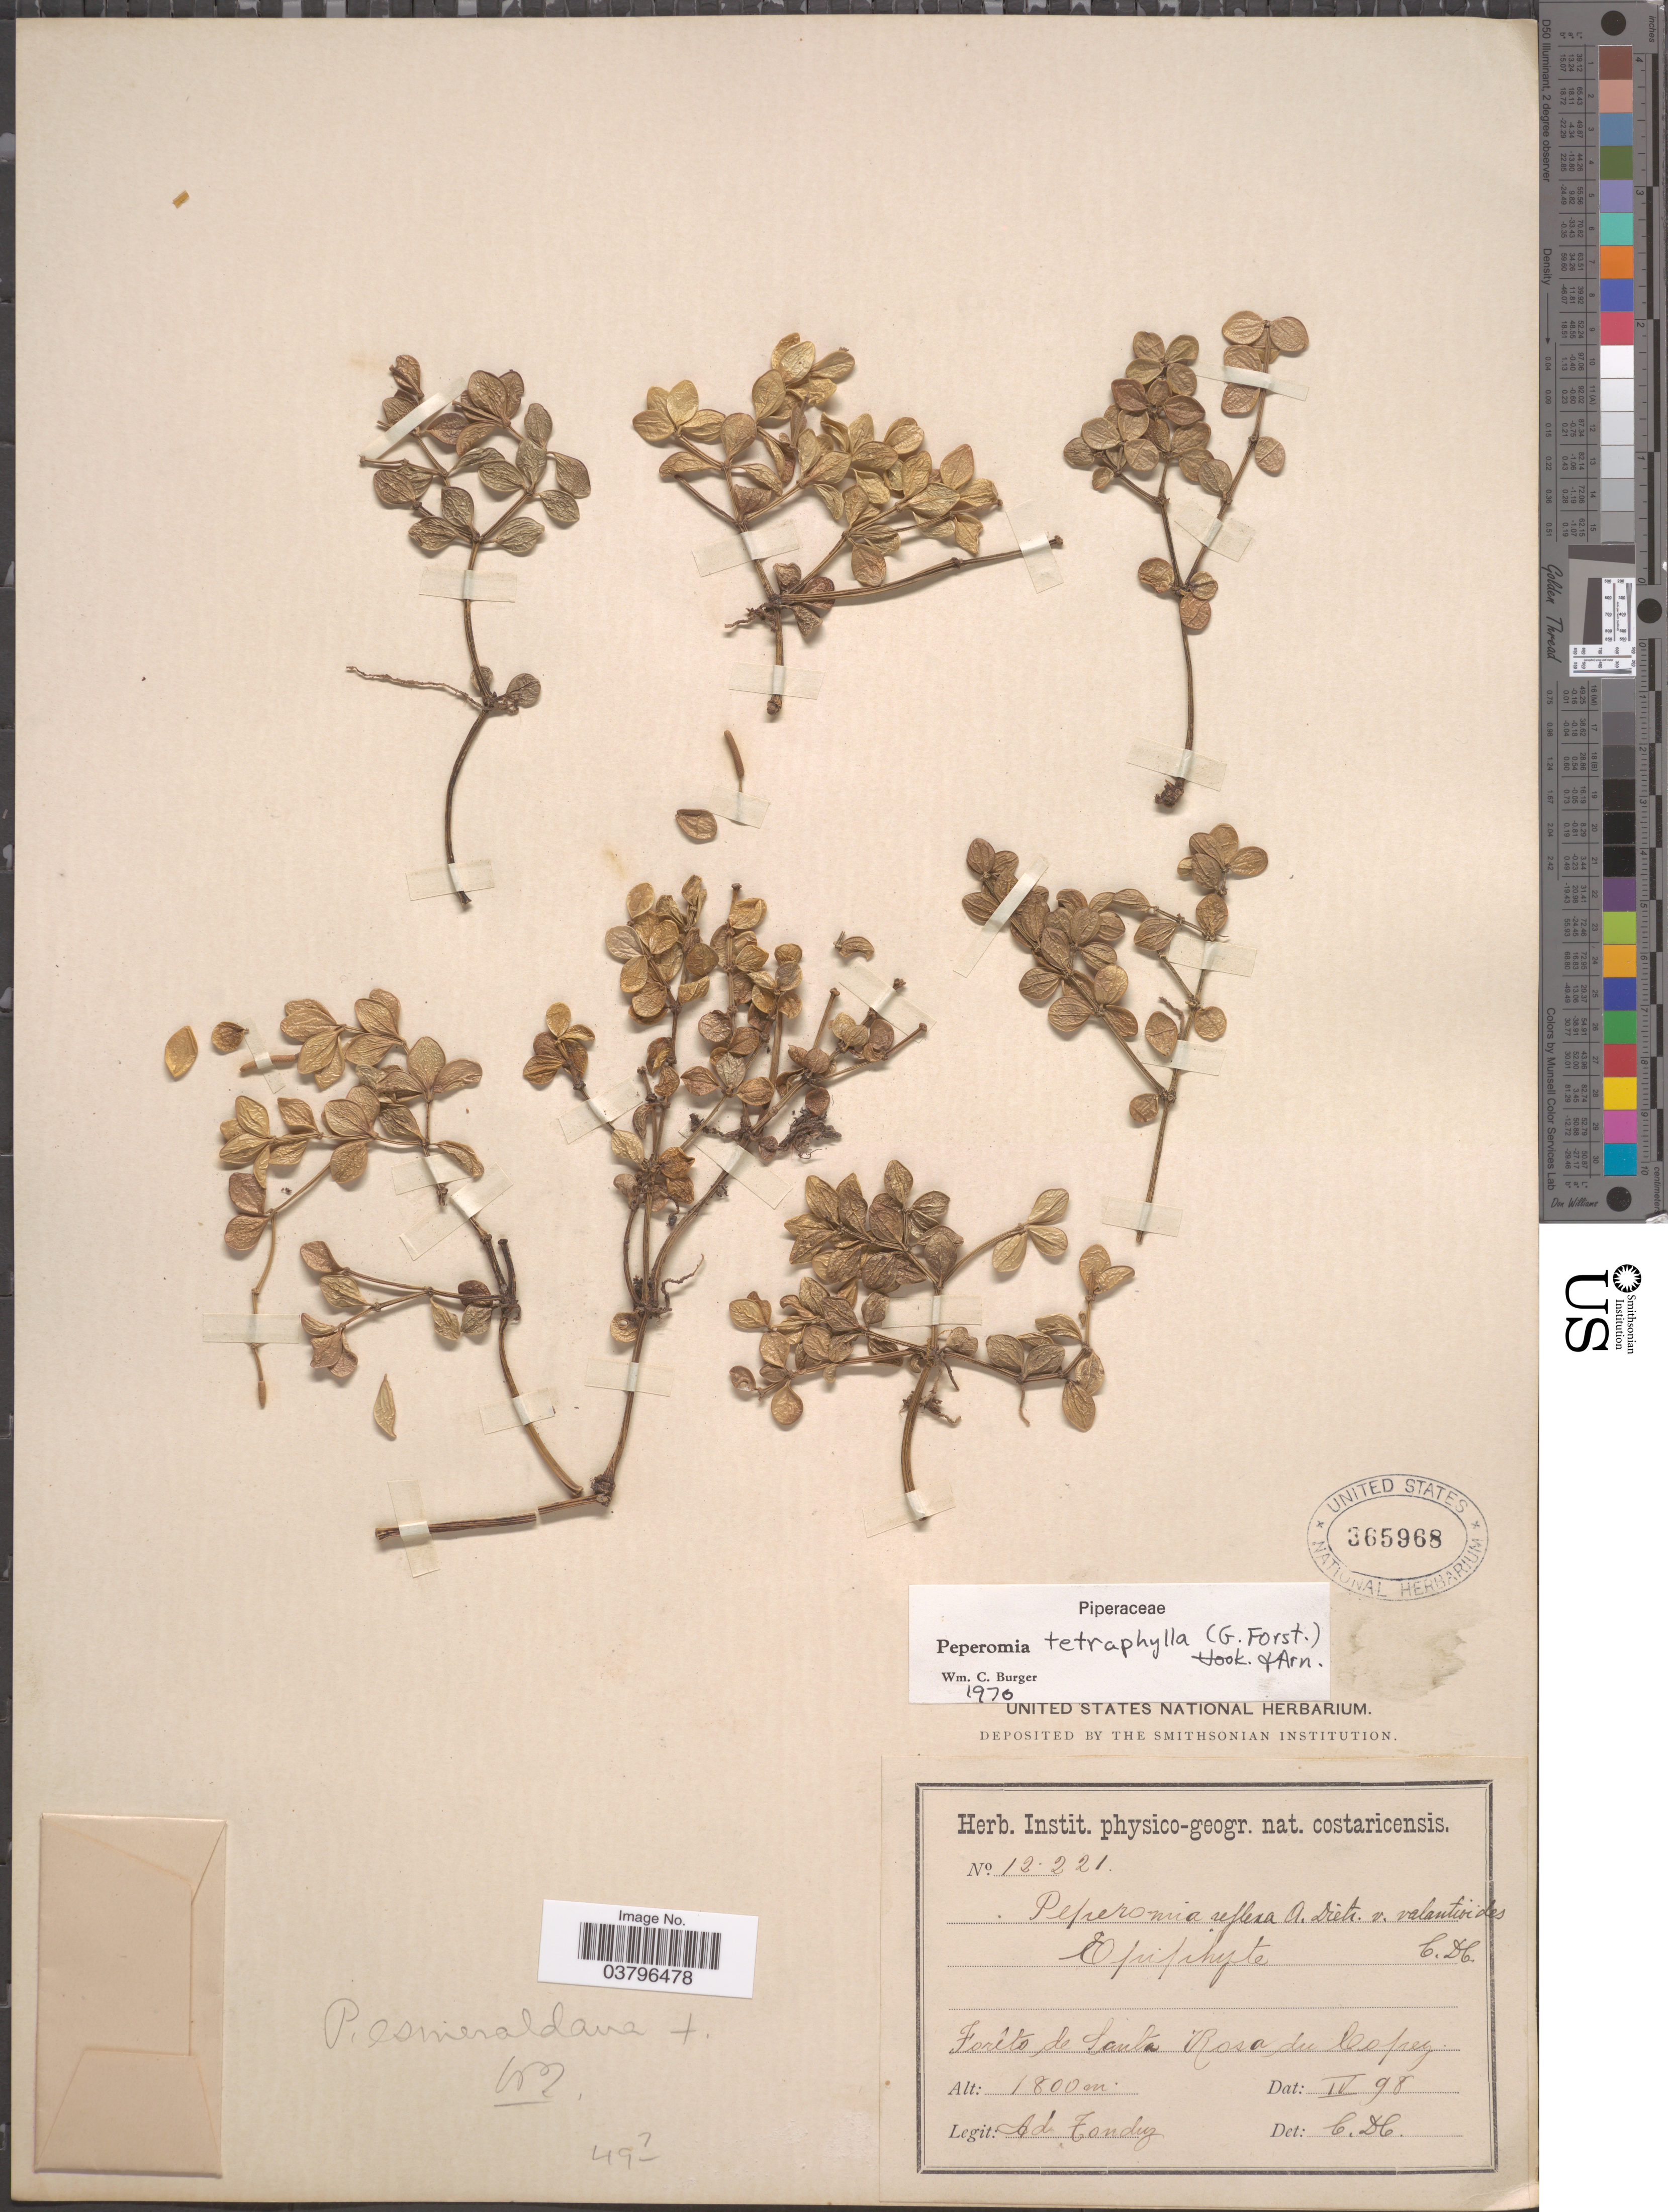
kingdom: Plantae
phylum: Tracheophyta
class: Magnoliopsida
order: Piperales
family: Piperaceae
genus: Peperomia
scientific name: Peperomia tetraphylla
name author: (G. Forst.) Hook. & Arn.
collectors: A. Tonduz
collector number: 12221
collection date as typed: Transcribed d/m/y: /4/98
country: Costa Rica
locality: Forêts de santa Rosa du Copey.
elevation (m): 1800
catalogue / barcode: US 365968